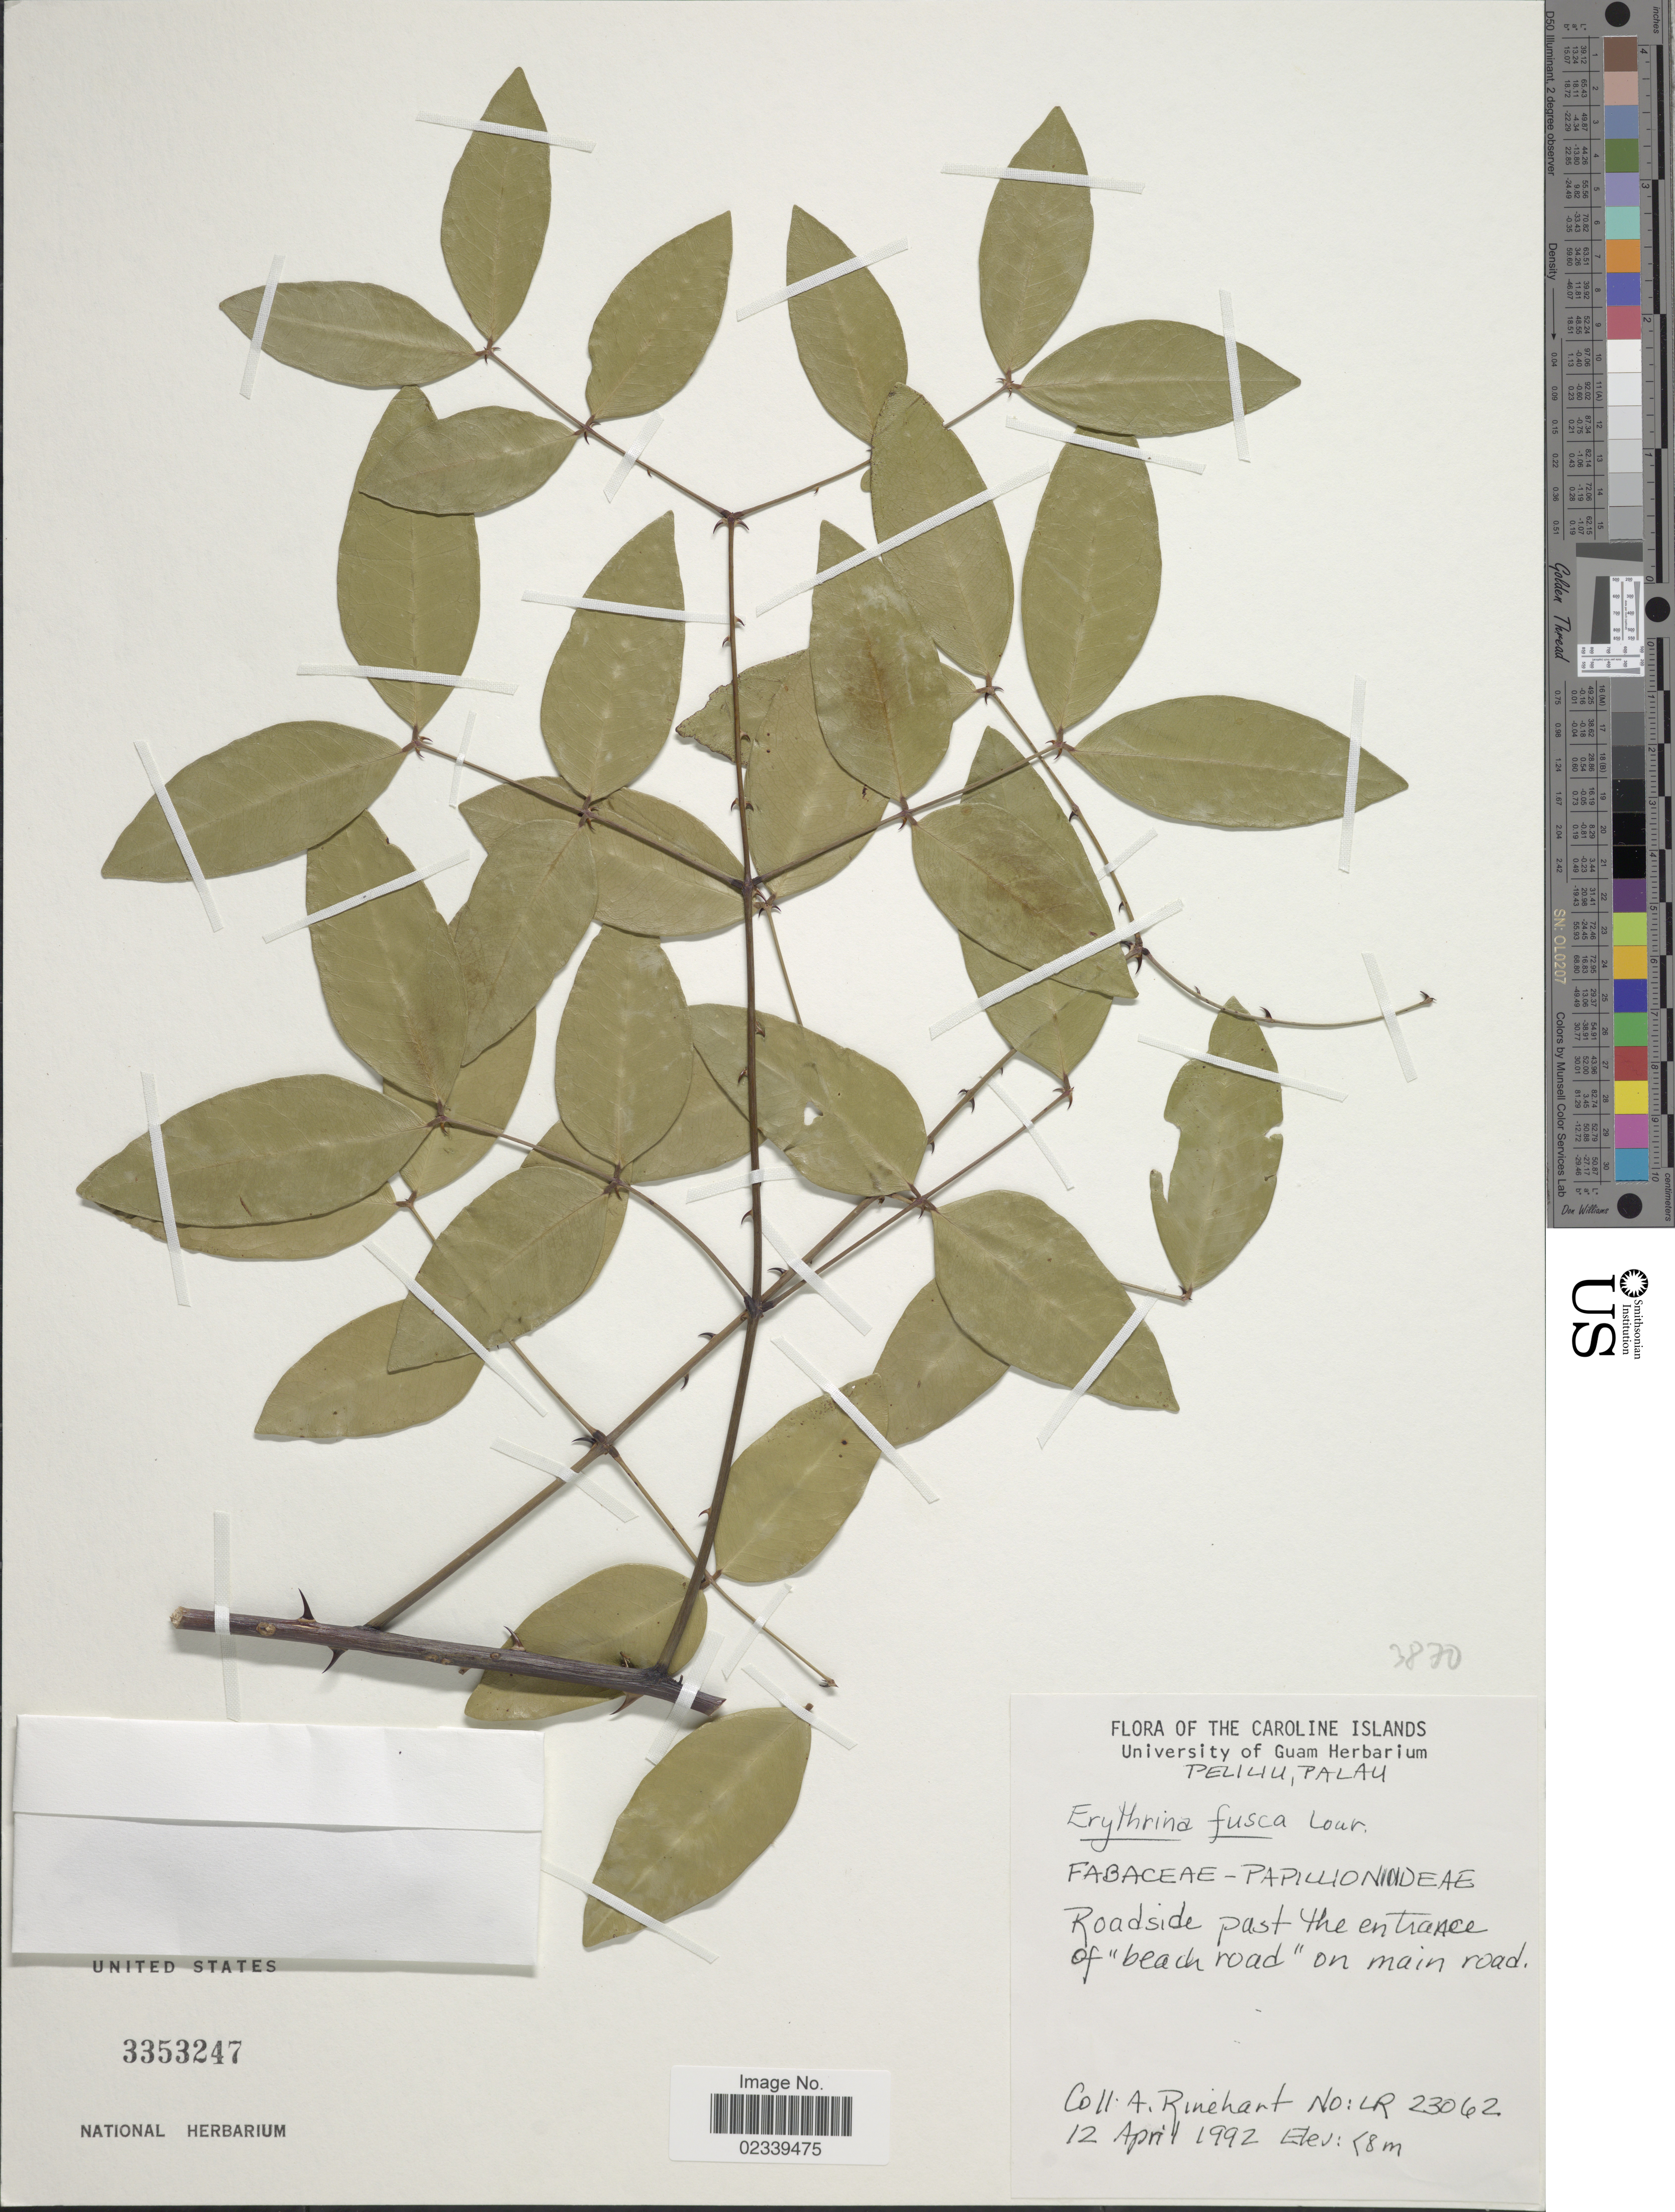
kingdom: Plantae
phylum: Tracheophyta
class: Magnoliopsida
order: Fabales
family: Fabaceae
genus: Erythrina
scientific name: Erythrina fusca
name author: Lour.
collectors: A. Rinehart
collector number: LR 23062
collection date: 1992-04-12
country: Palau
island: Beliliou [Peleliu]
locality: Peliuu, Palau, Roadside past the entrance of beach road, on main road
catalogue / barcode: US 3353247